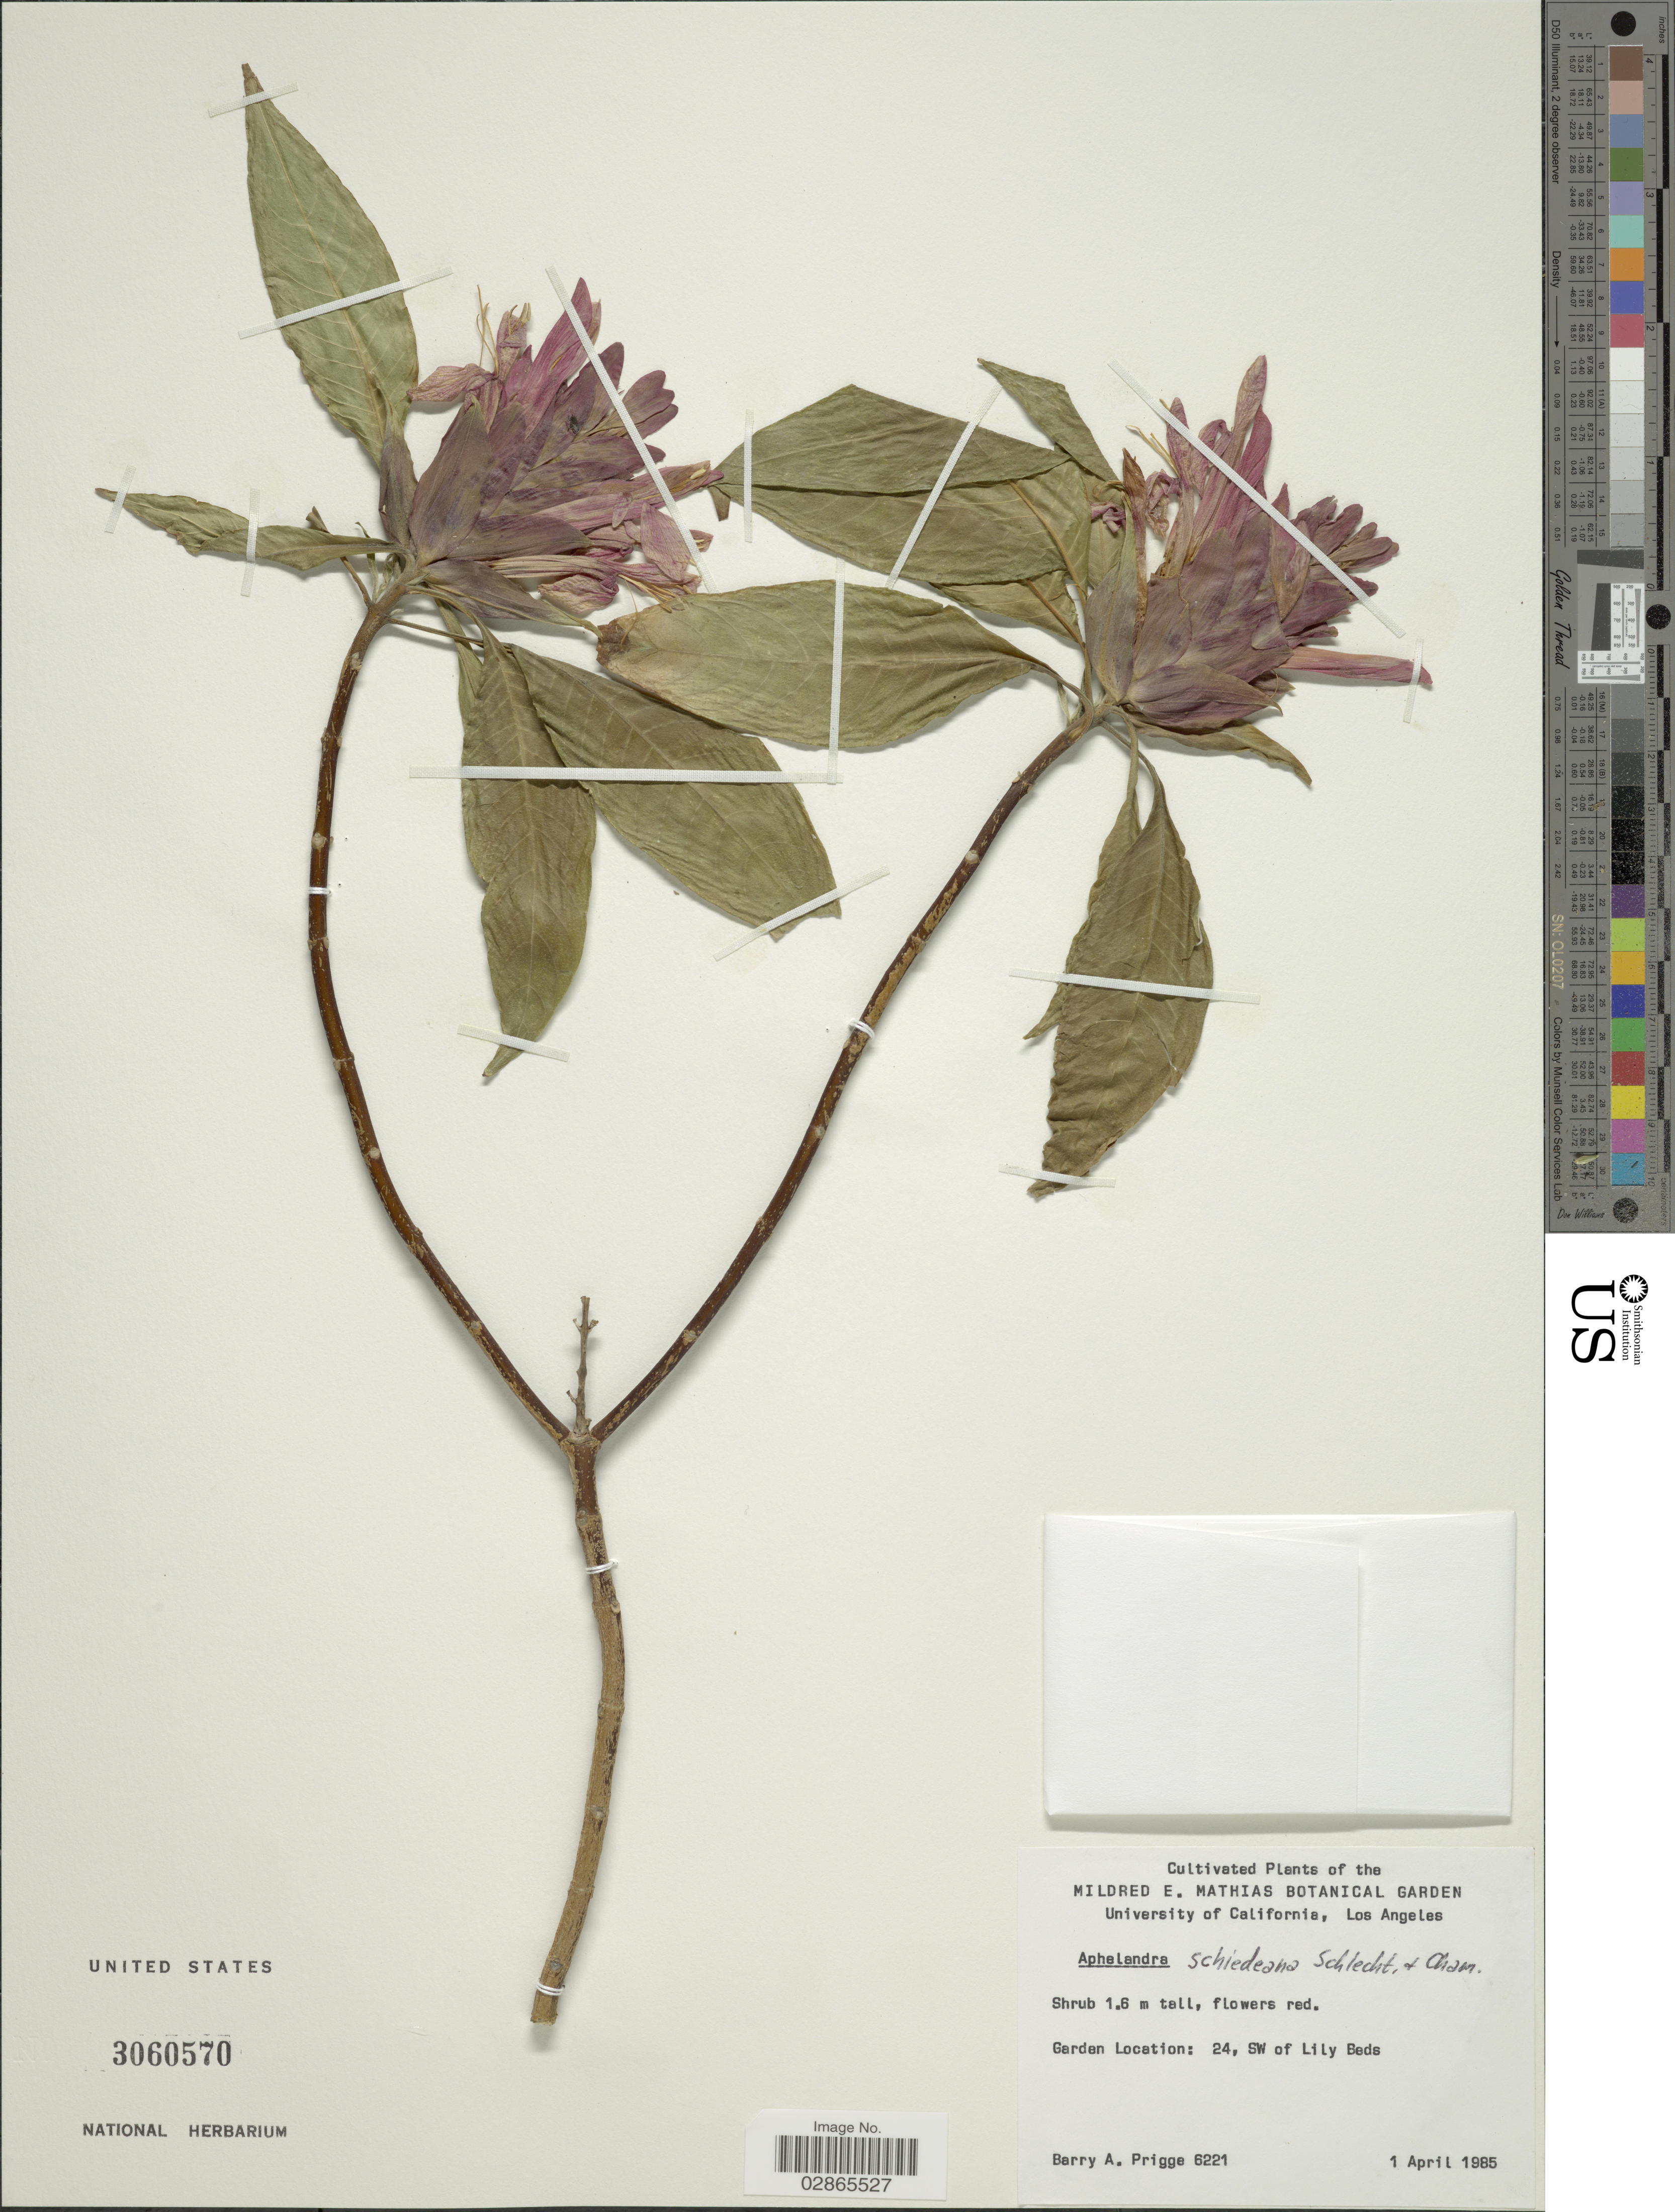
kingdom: Plantae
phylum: Tracheophyta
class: Magnoliopsida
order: Lamiales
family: Acanthaceae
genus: Aphelandra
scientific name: Aphelandra schiedeana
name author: Schltdl. & Cham.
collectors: B. Prigge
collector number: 6221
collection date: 1985-04-01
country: United States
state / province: California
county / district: Los Angeles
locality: Mildred E. Mathias Botanical Garden, University of California, Los Angeles. 24, SW of Lilly Beds.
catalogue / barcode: US 3060570